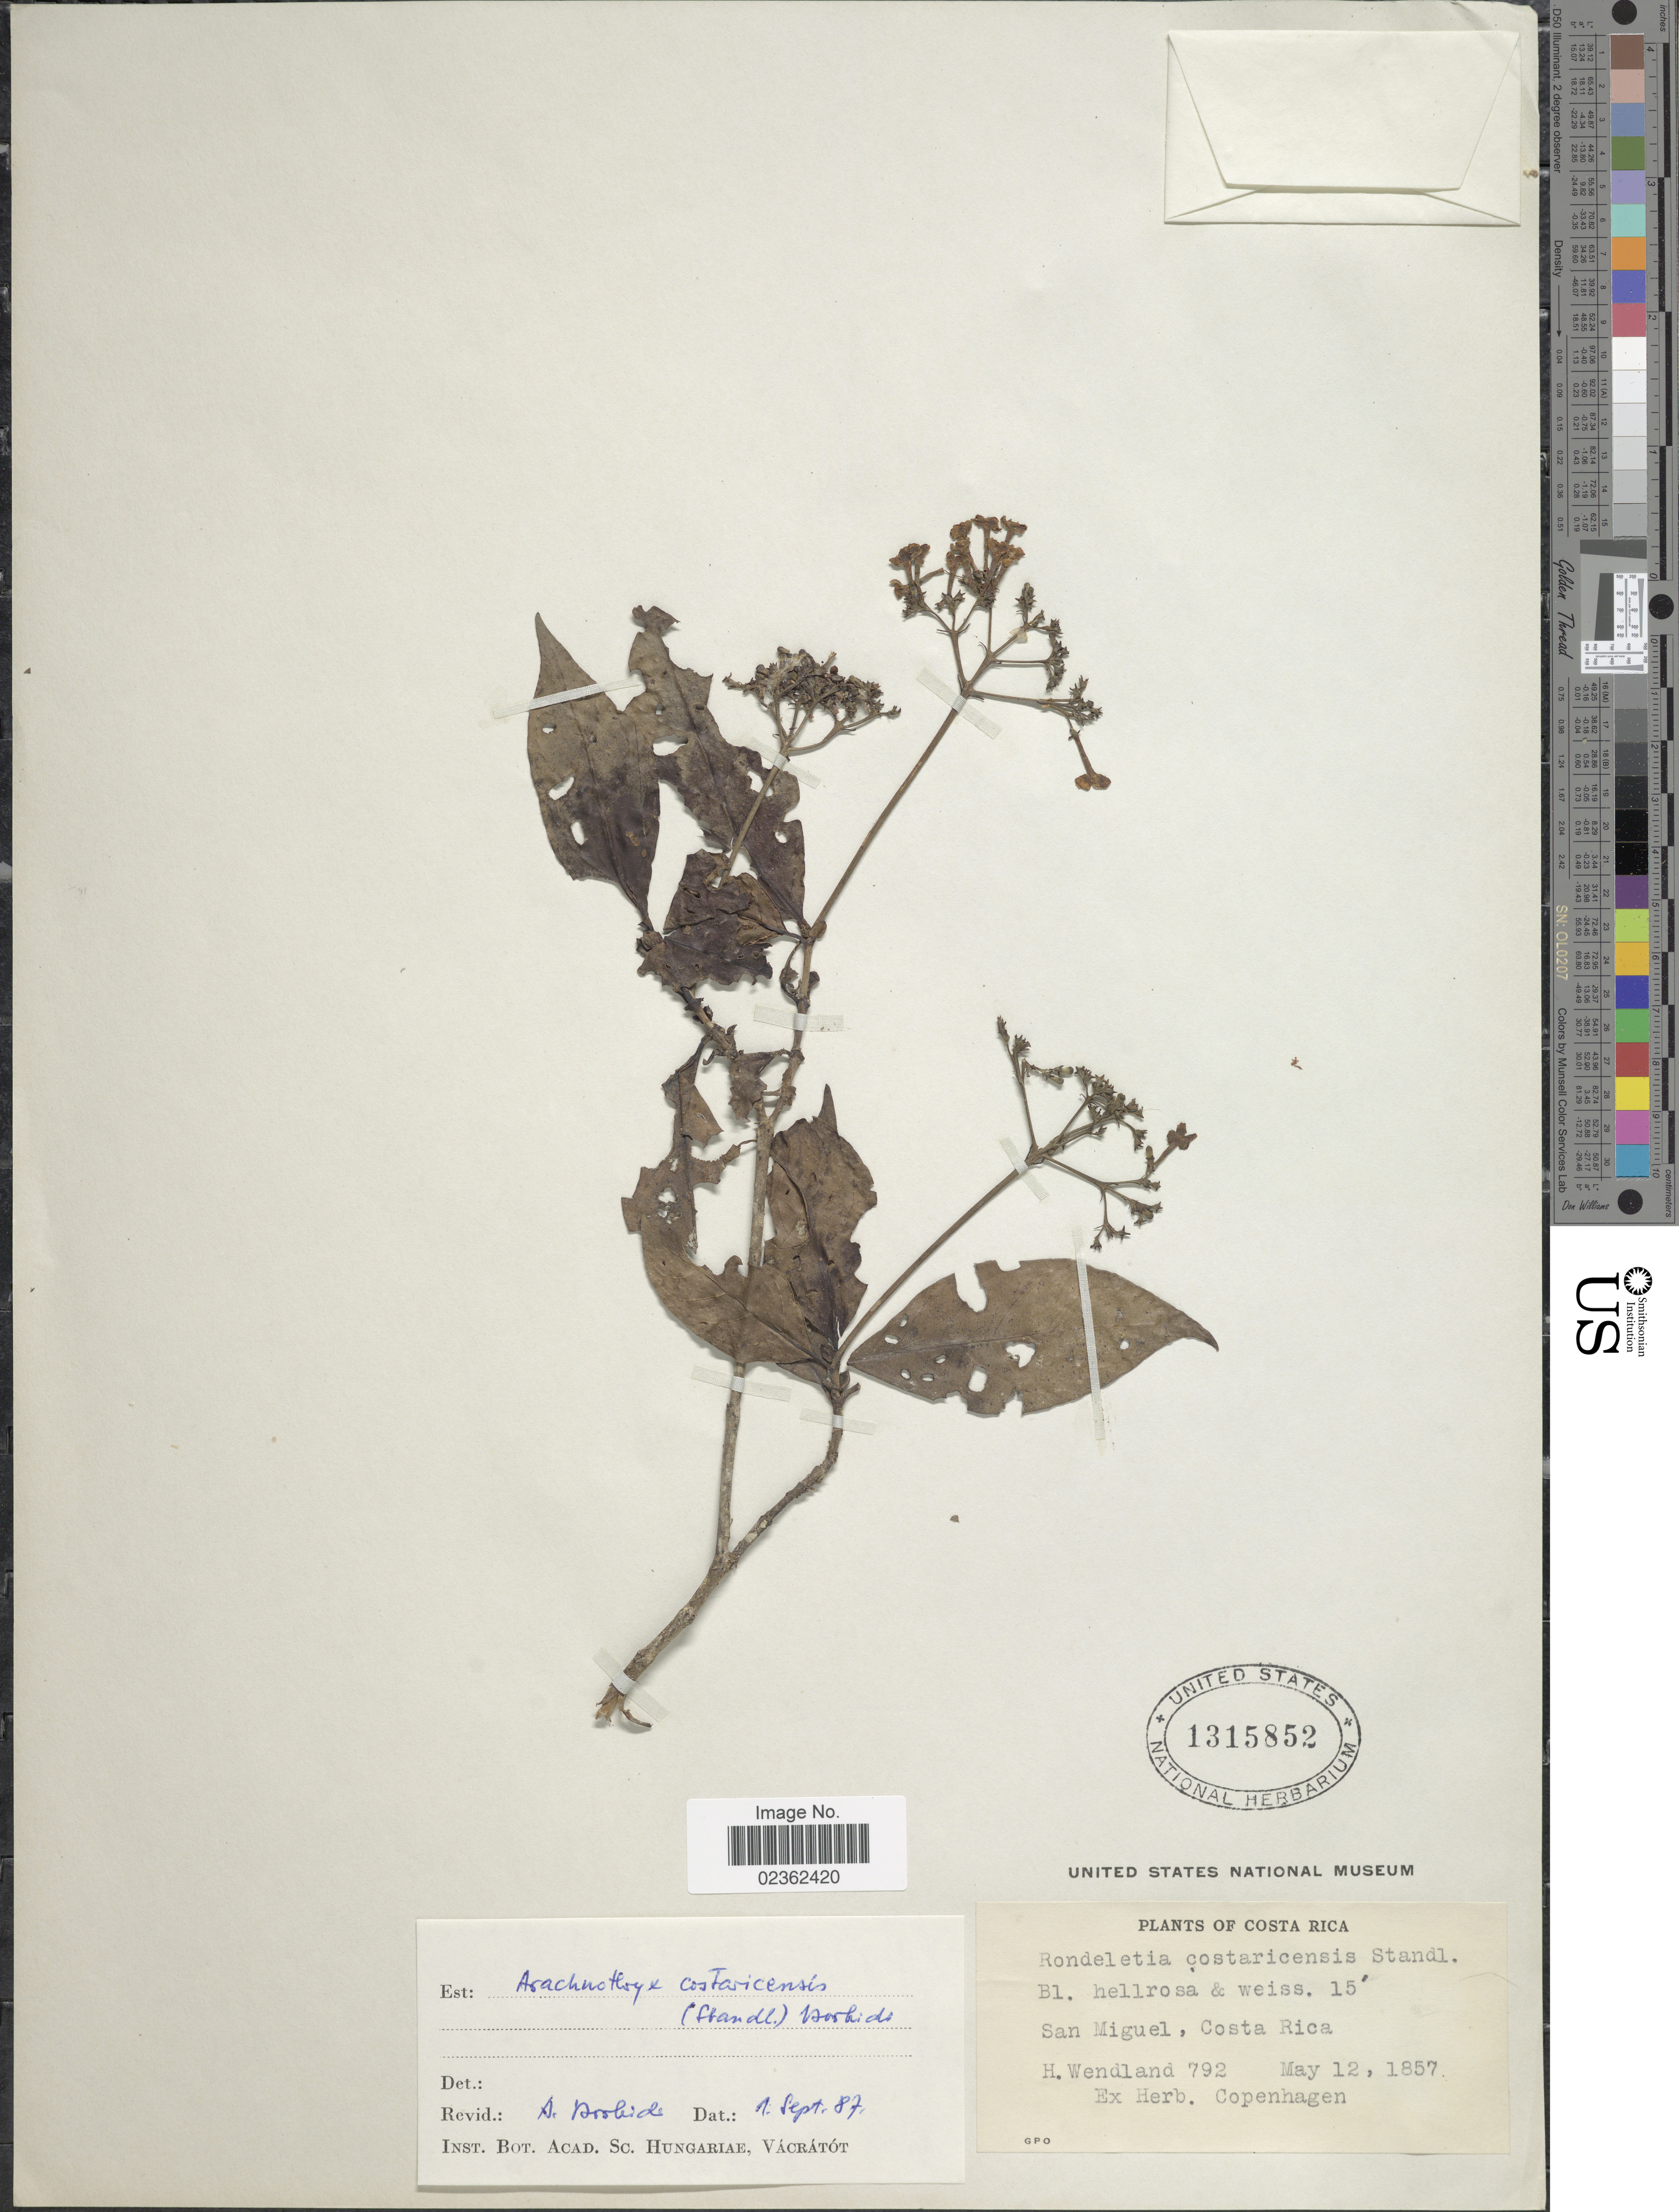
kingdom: Plantae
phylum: Tracheophyta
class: Magnoliopsida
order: Gentianales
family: Rubiaceae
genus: Arachnothryx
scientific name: Arachnothryx costaricensis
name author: (Standl.) Borhidi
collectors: H. A. Wendland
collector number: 792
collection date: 1857-05-12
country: Costa Rica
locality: San Miguel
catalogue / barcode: US 1315852